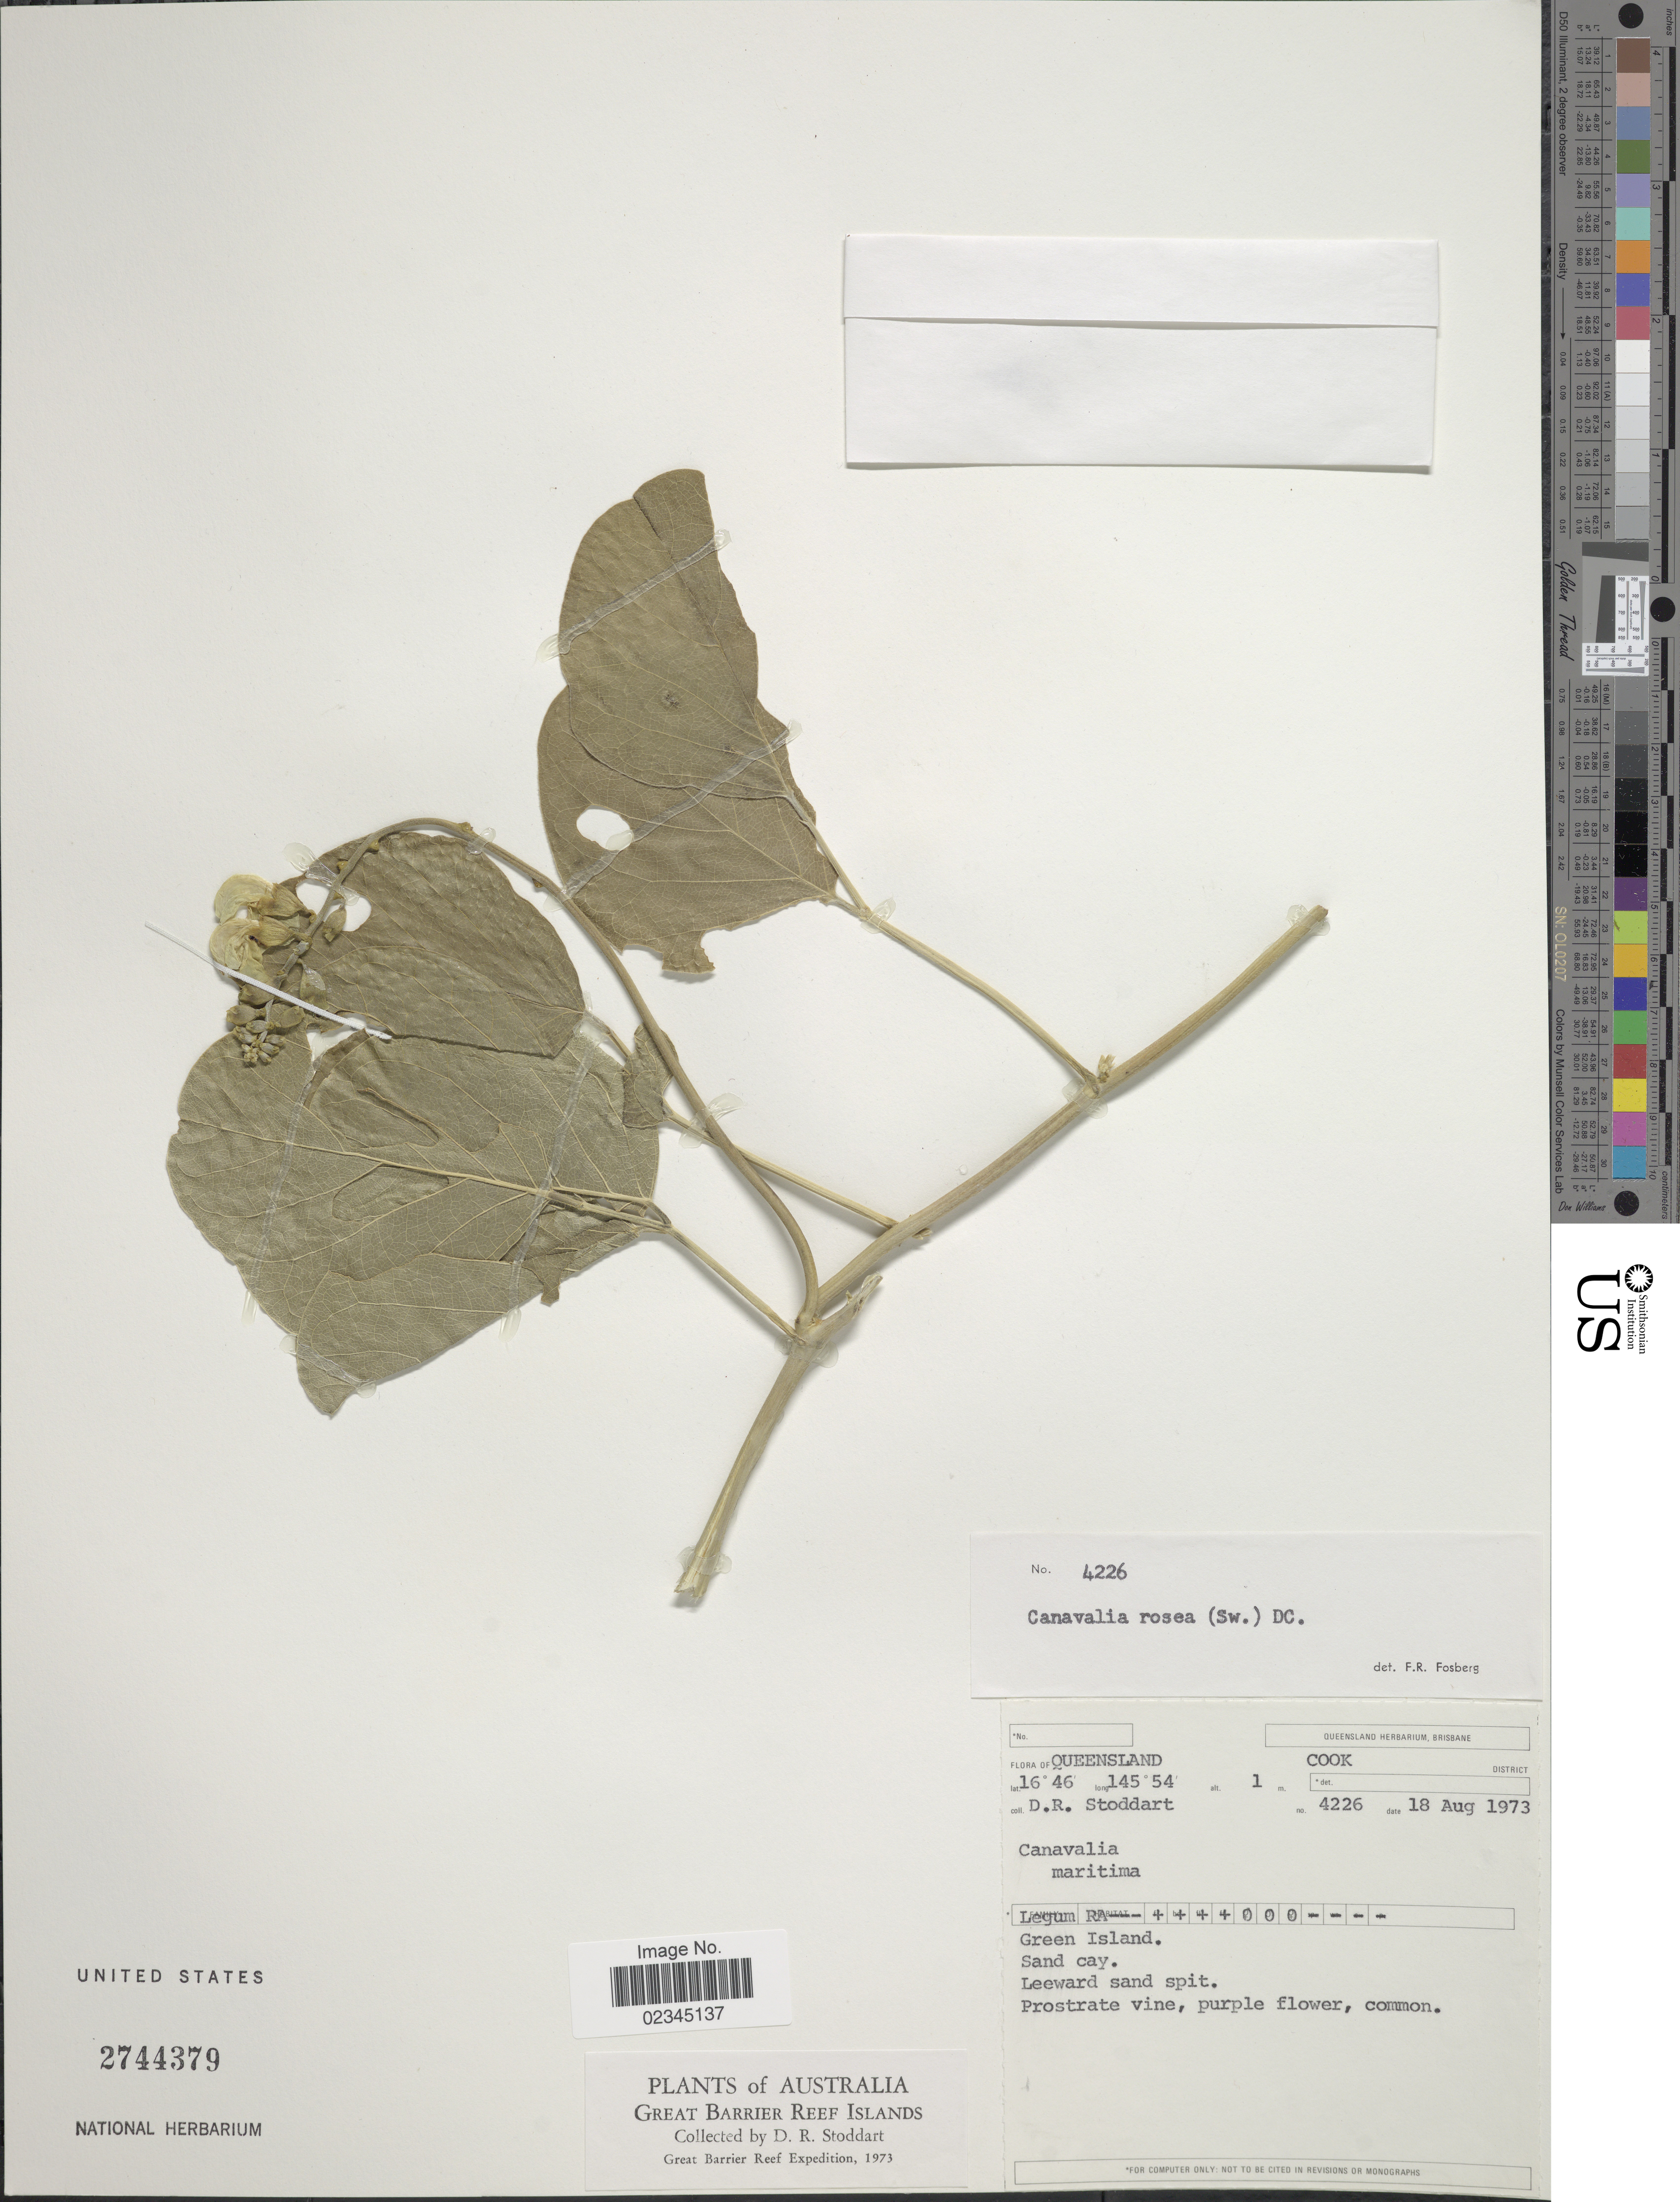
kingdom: Plantae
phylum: Tracheophyta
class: Magnoliopsida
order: Fabales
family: Fabaceae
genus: Canavalia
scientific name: Canavalia rosea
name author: (Sw.) DC.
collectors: D. R. Stoddart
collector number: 4226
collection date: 1973-08-18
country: Australia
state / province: Queensland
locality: Queensland, Cook District. Green Island.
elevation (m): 1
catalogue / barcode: US 2744379